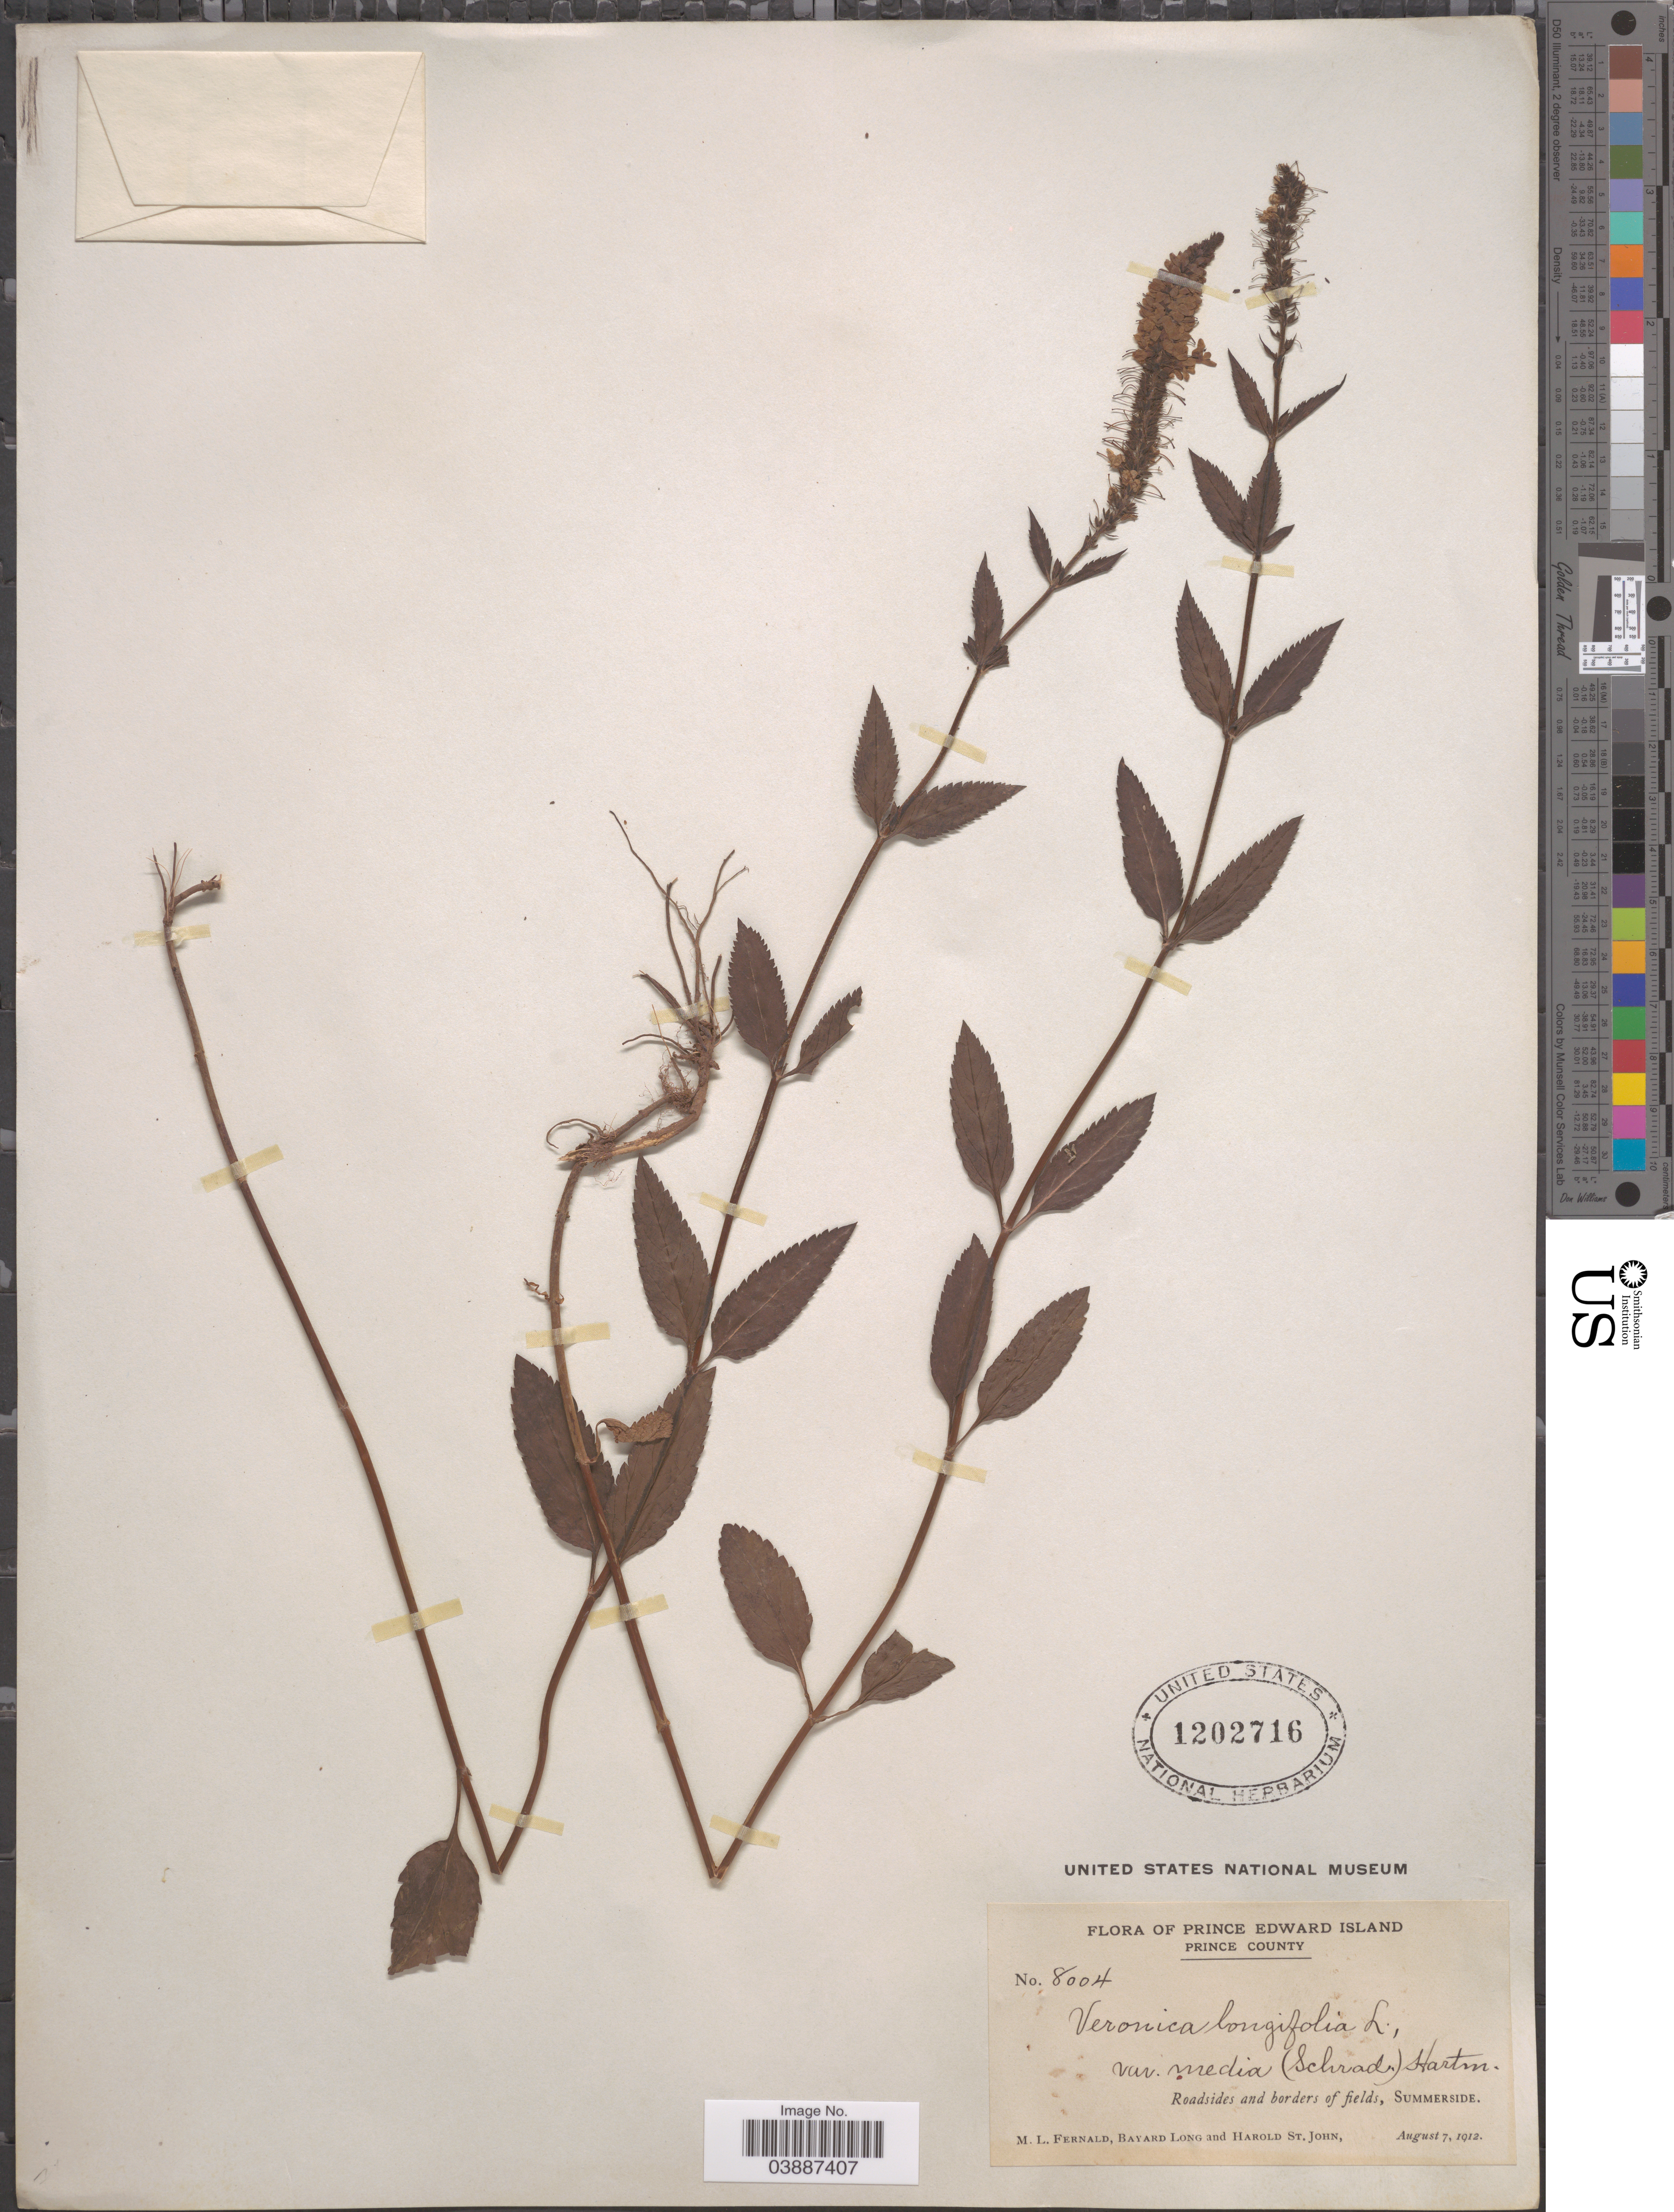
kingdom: Plantae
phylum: Tracheophyta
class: Magnoliopsida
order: Lamiales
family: Plantaginaceae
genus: Veronica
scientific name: Veronica longifolia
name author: L.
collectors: M. L. Fernald, B. Long & H. St. John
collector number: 8004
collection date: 1912-08-07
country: Canada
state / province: Prince Edward Island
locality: Prince County. Roadsides and borders of fields, Summerside.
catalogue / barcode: US 1202716